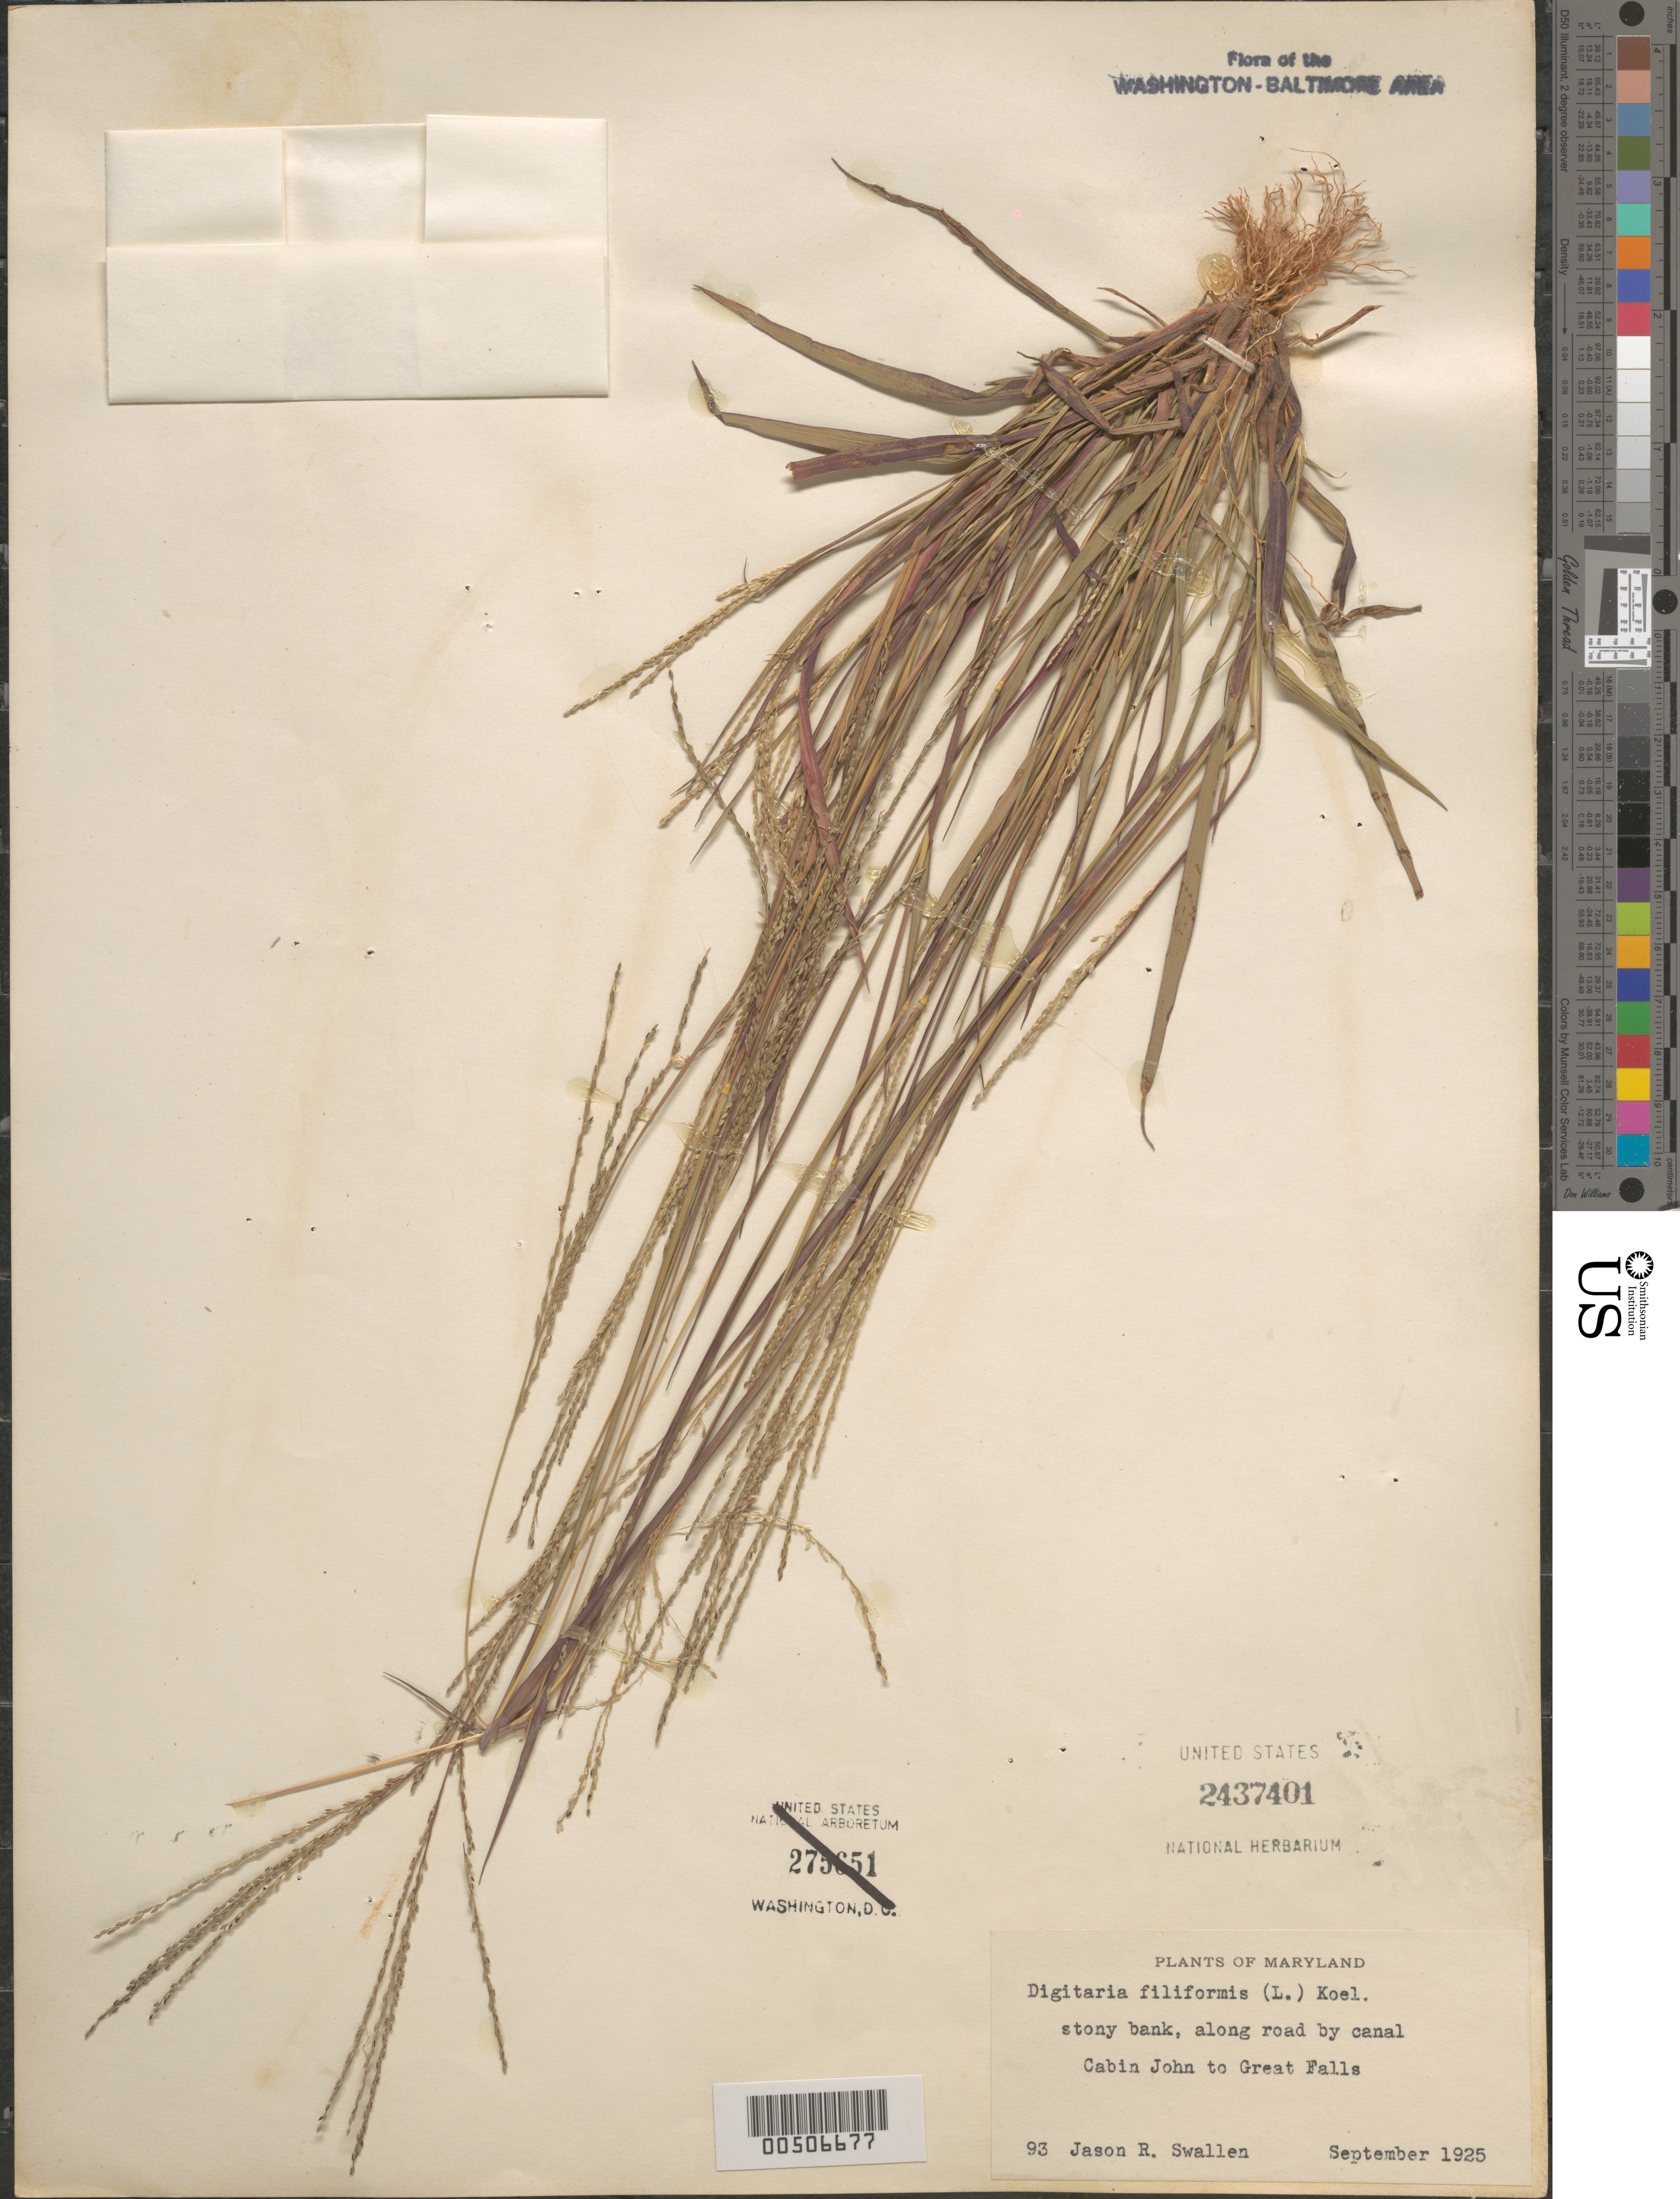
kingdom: Plantae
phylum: Tracheophyta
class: Liliopsida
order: Poales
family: Poaceae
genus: Digitaria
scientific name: Digitaria filiformis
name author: (L.) Koeler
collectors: J. R. Swallen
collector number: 93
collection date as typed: Sep 1925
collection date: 1925-09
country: United States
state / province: Maryland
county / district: Montgomery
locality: Cabin John to Great Falls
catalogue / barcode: US 2437401